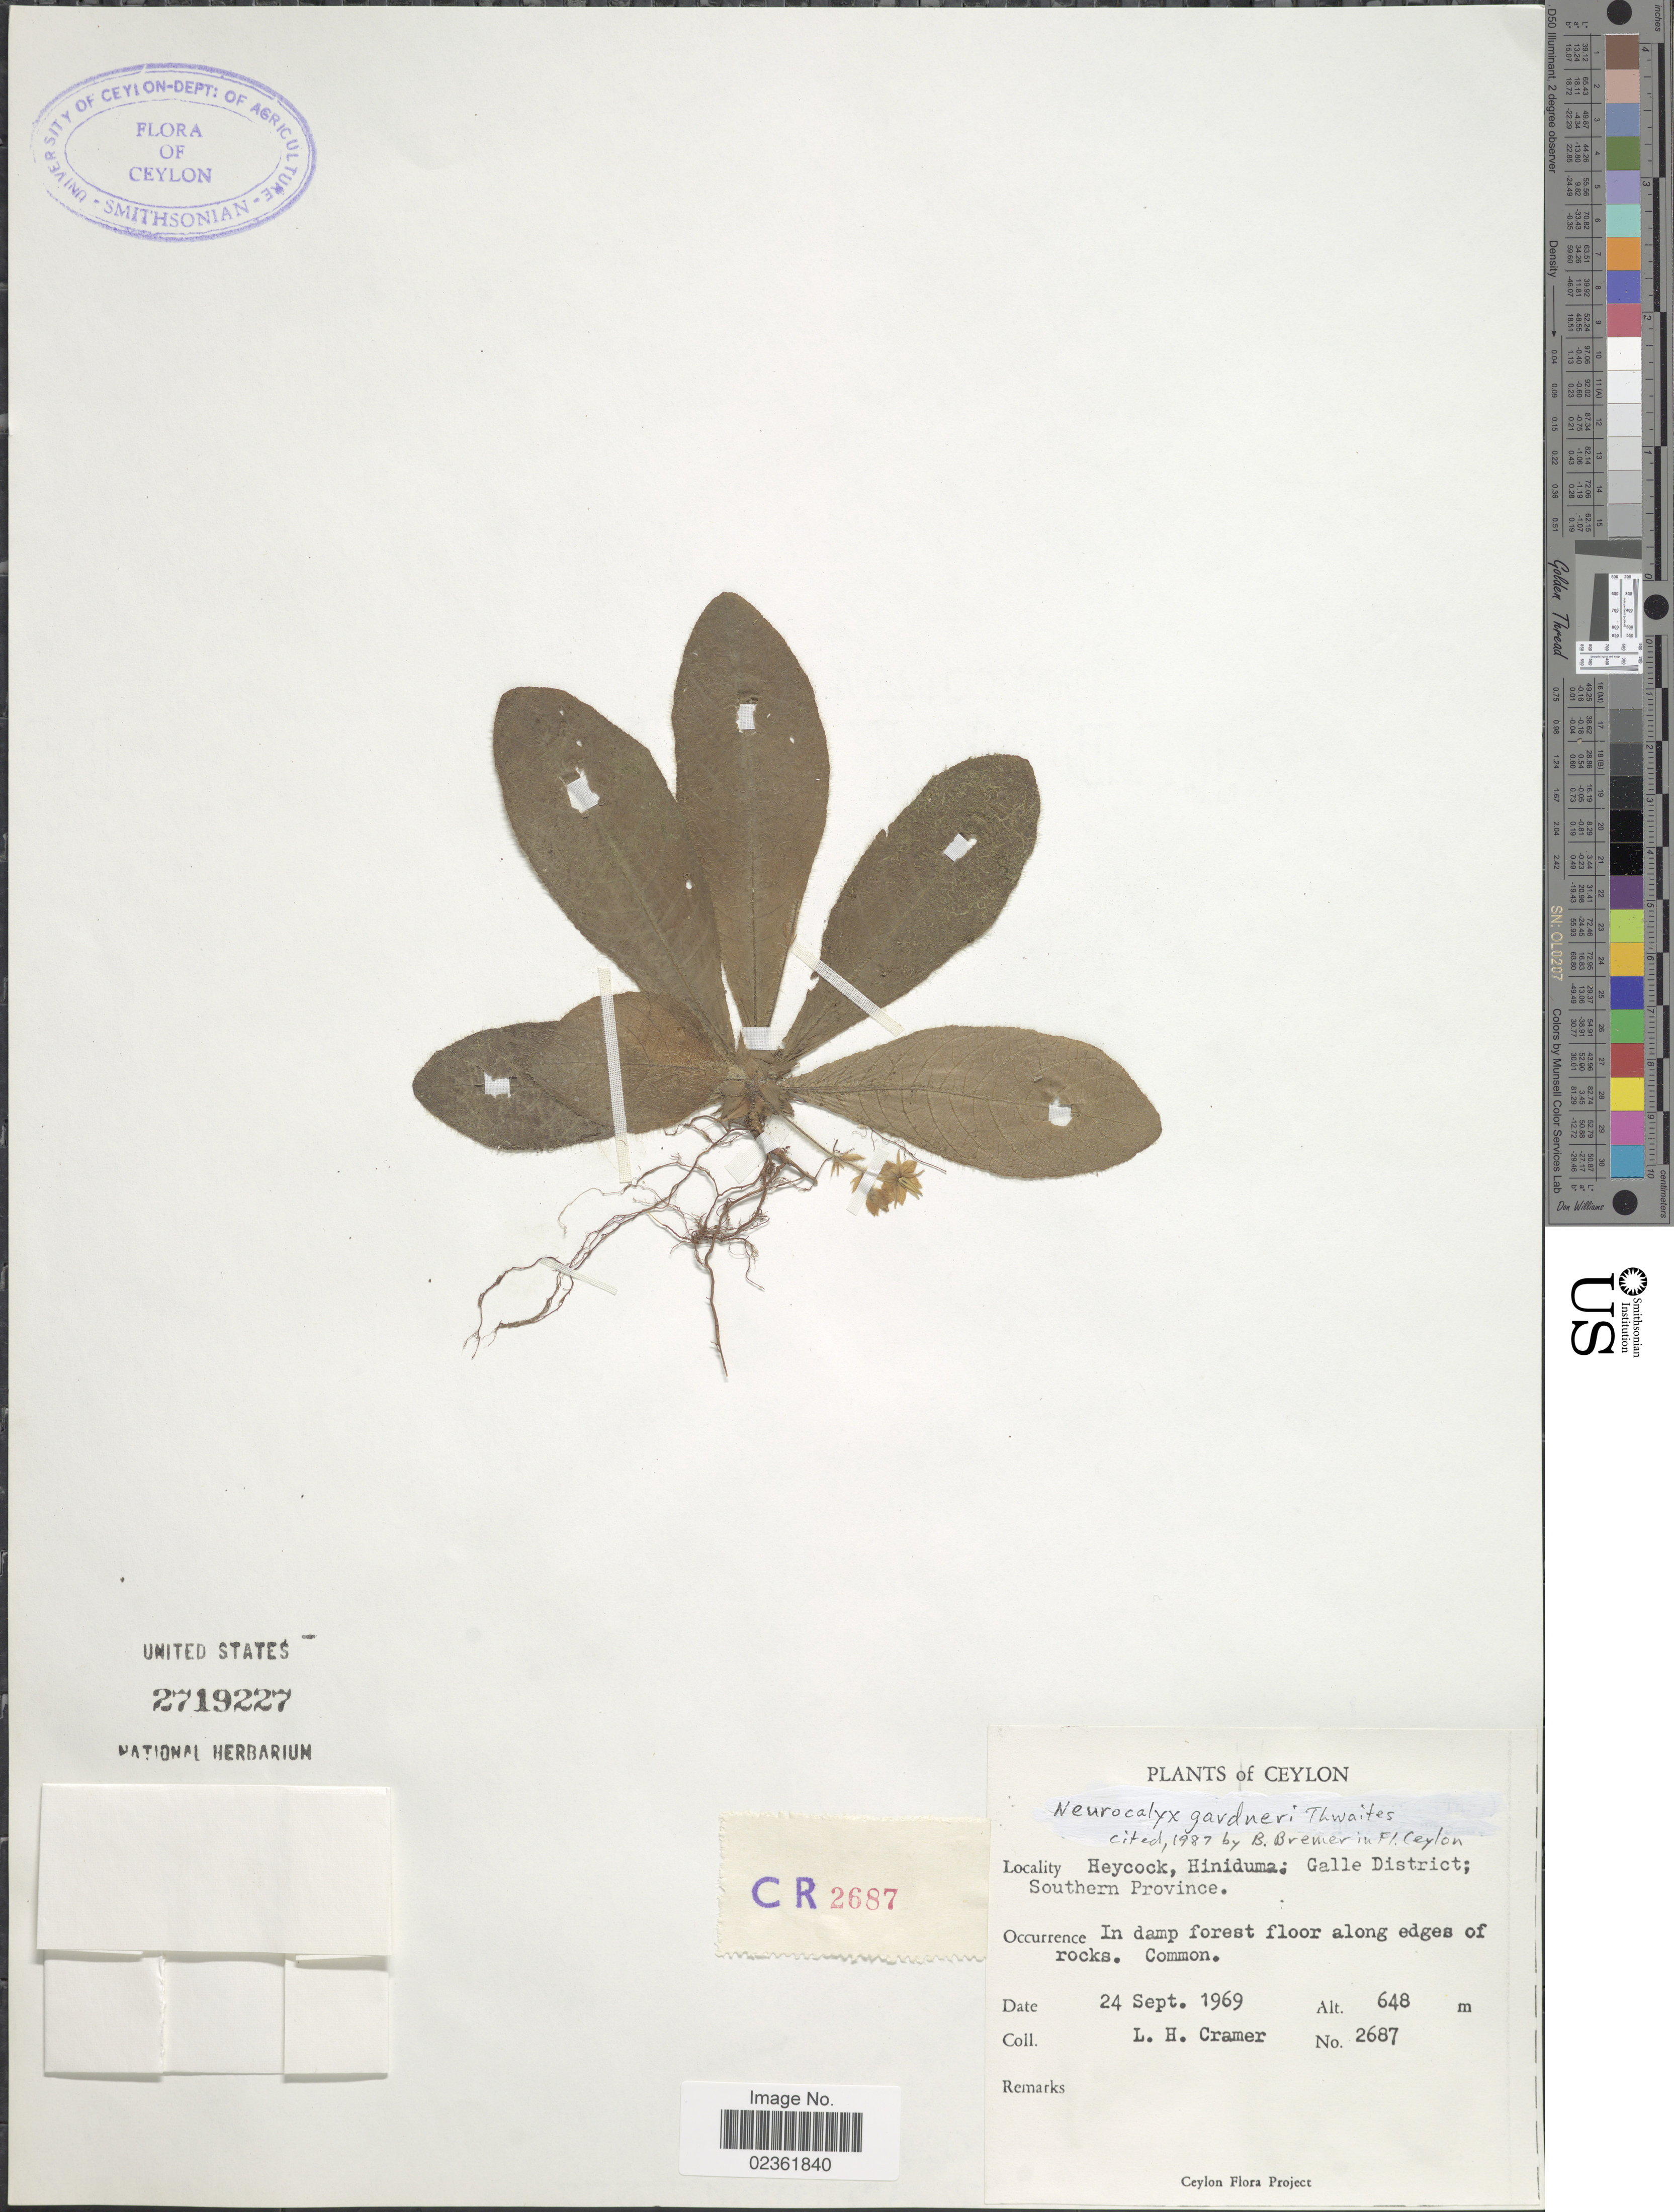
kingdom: Plantae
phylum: Tracheophyta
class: Magnoliopsida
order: Gentianales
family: Rubiaceae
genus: Neurocalyx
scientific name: Neurocalyx gardneri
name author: Thwaites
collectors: L. H. Cramer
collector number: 2687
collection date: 1969-09-24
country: Sri Lanka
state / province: Southern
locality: Ceylon, Heycoock, Hiniduma: Galle District, in damp forest floor along edges of rocks.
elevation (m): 648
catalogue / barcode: US 2719227